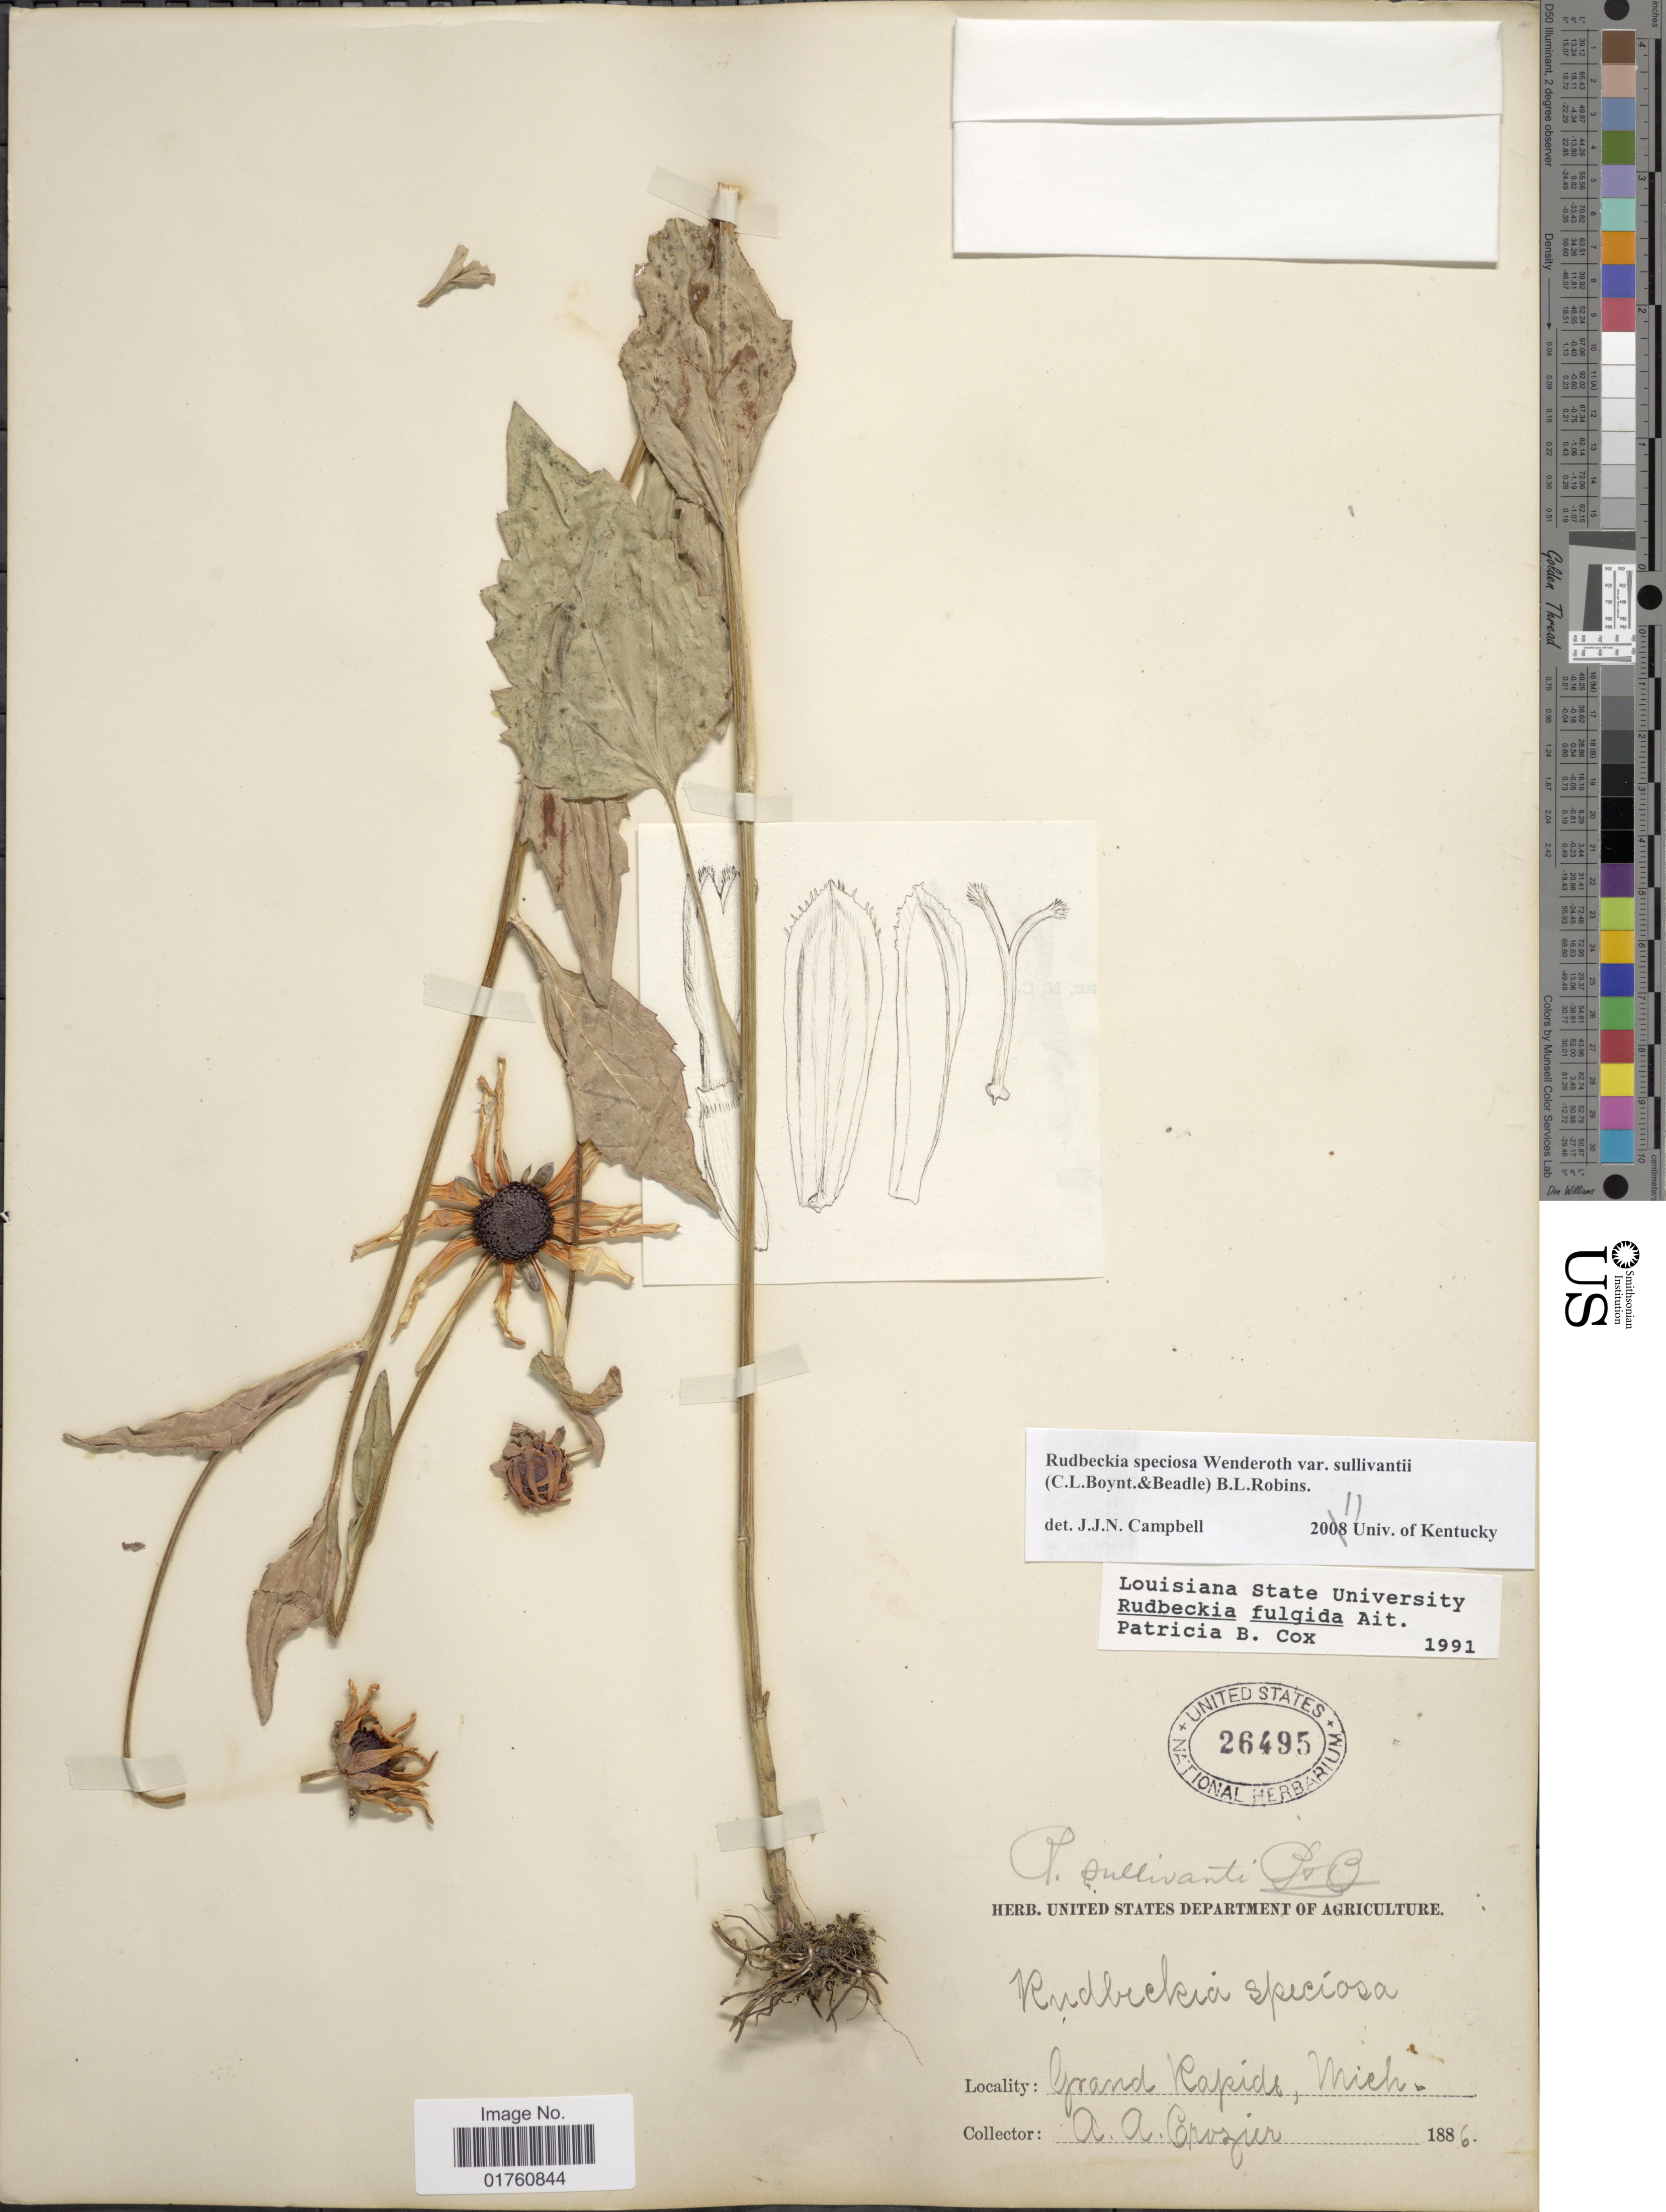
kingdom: Plantae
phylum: Tracheophyta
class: Magnoliopsida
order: Asterales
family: Asteraceae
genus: Rudbeckia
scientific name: Rudbeckia fulgida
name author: Aiton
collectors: A. Crozier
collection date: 1886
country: United States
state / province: Michigan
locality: Grand Rapids, Mich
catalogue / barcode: US 26495